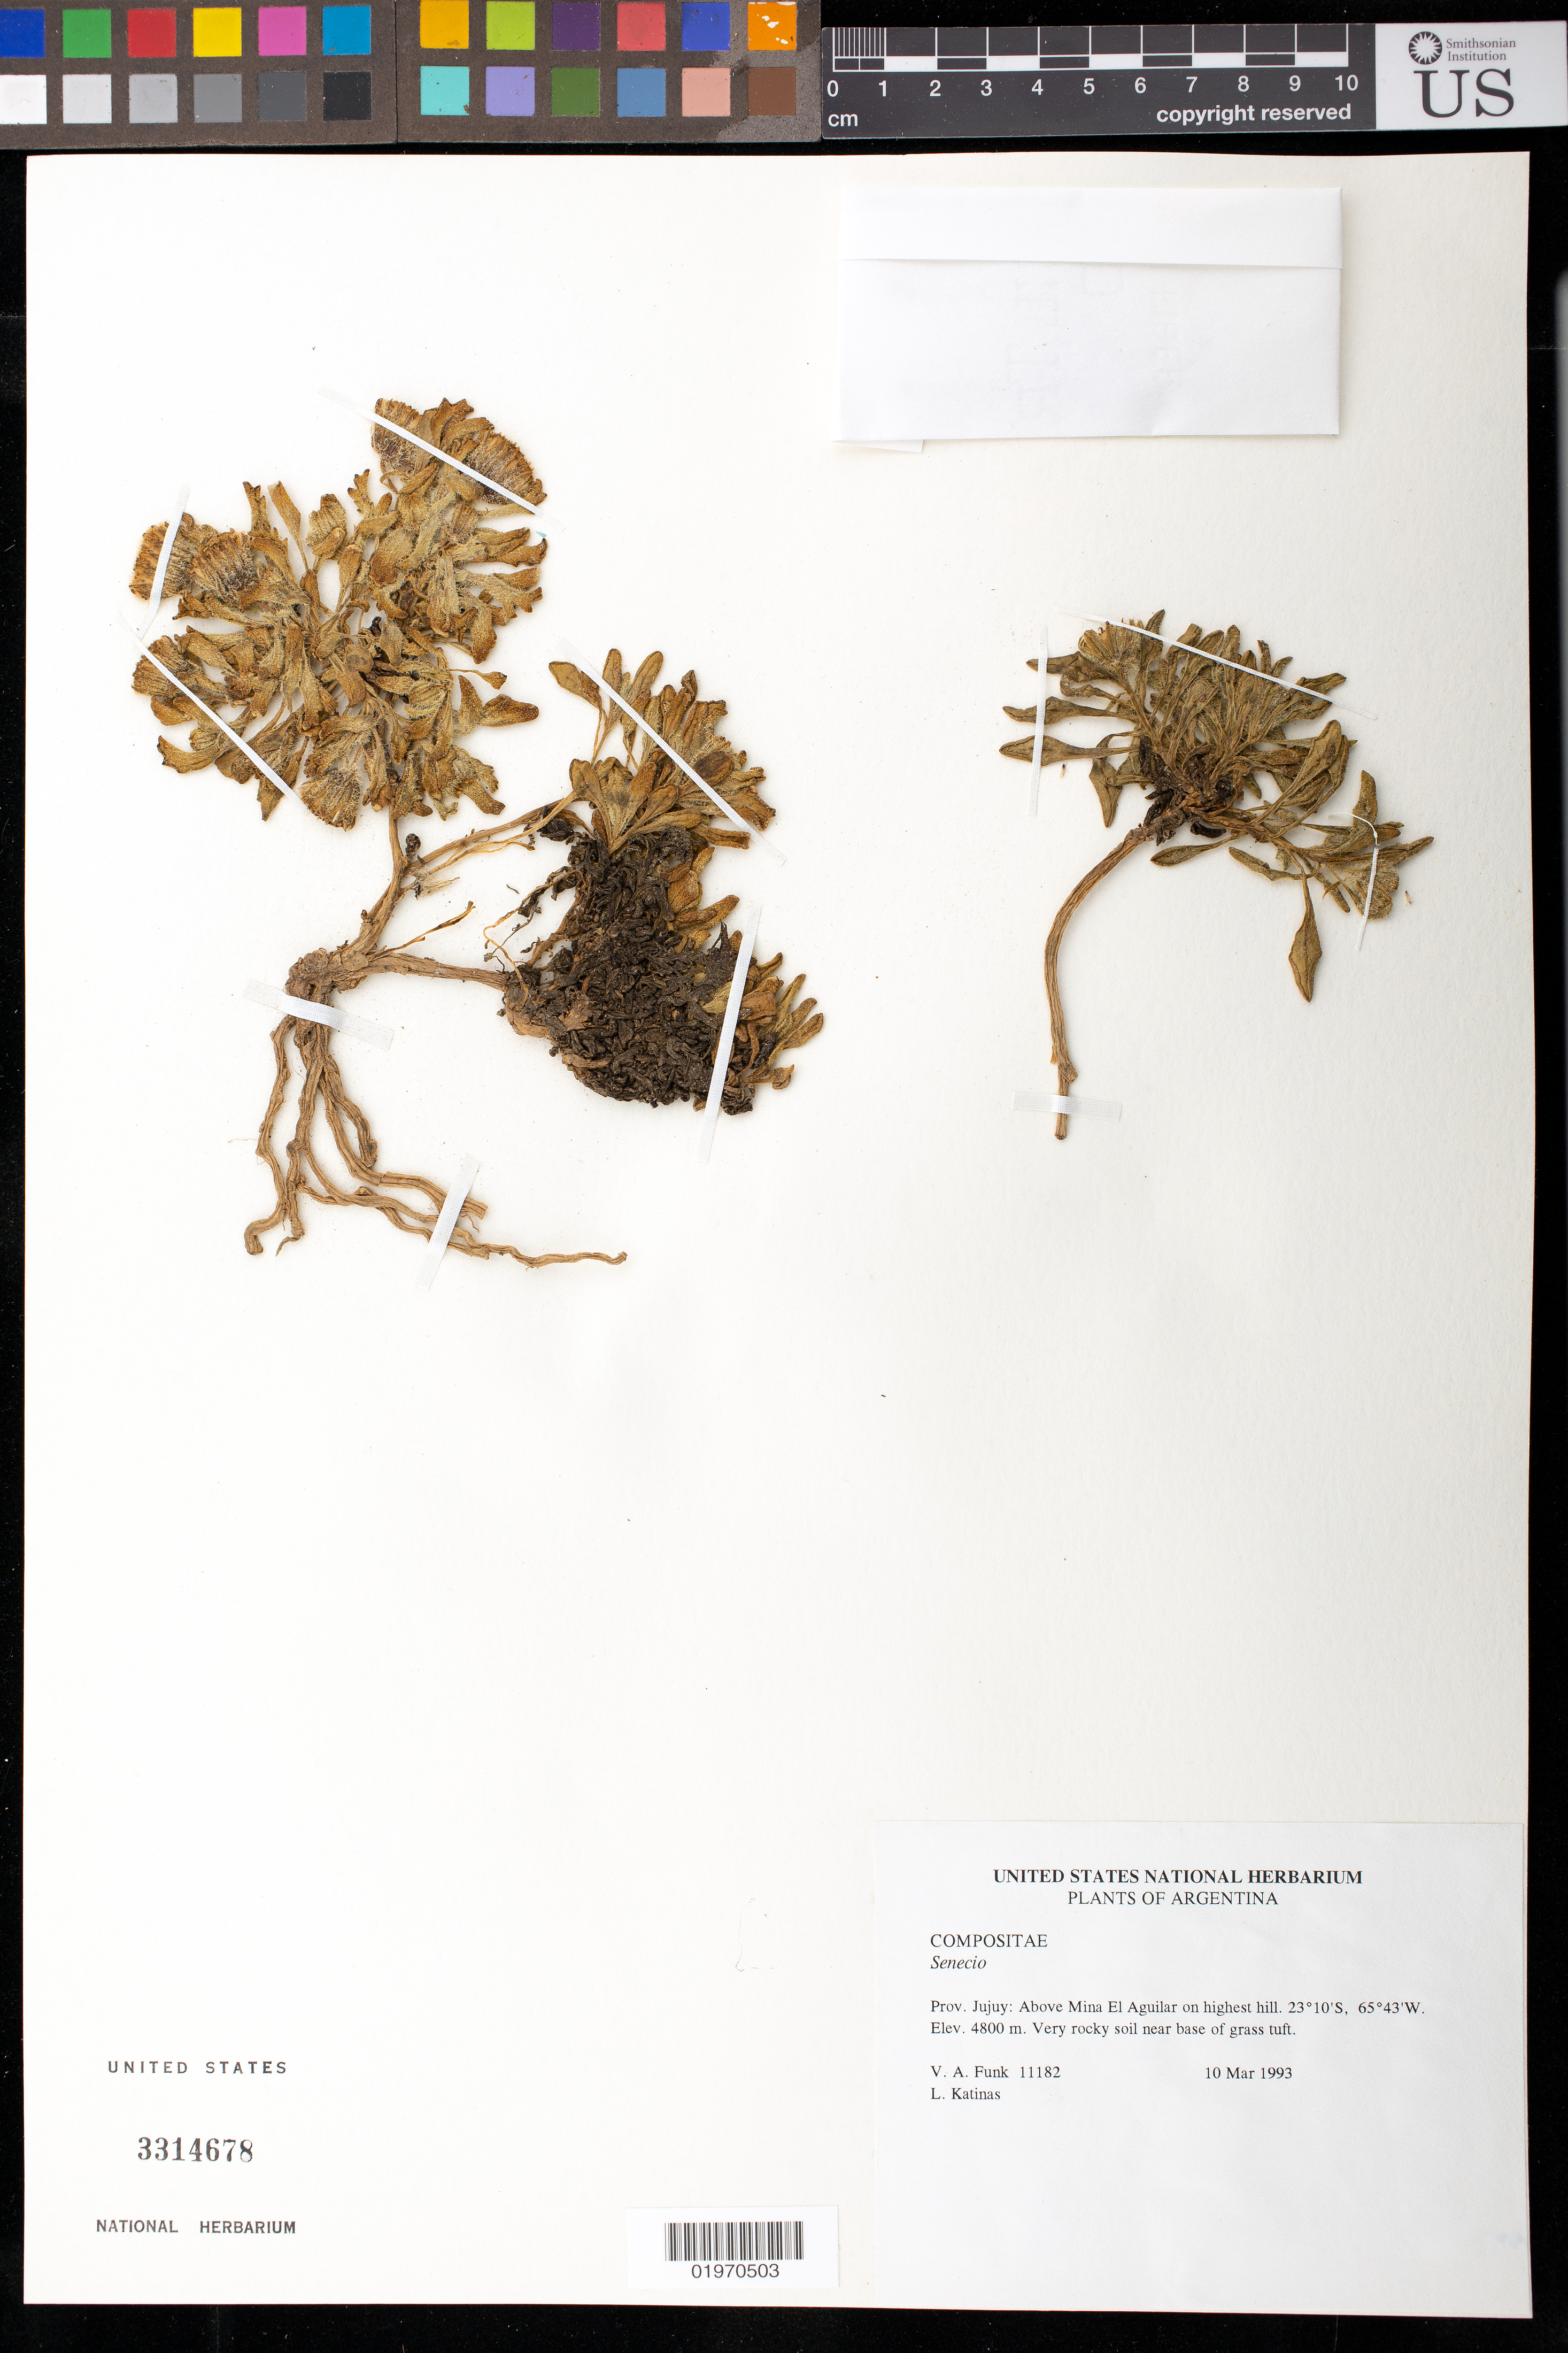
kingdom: Plantae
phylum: Tracheophyta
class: Magnoliopsida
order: Asterales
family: Asteraceae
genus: Senecio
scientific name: Senecio aquilaris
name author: Cabrera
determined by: Calvo, Joel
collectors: V. Funk & L. Katinas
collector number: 11182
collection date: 1993-03-10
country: Argentina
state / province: Jujuy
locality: Mina El Aguilar, above, on highest hill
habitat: Very rocky soil near base of grass tuft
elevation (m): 4800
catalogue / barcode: US 3314678